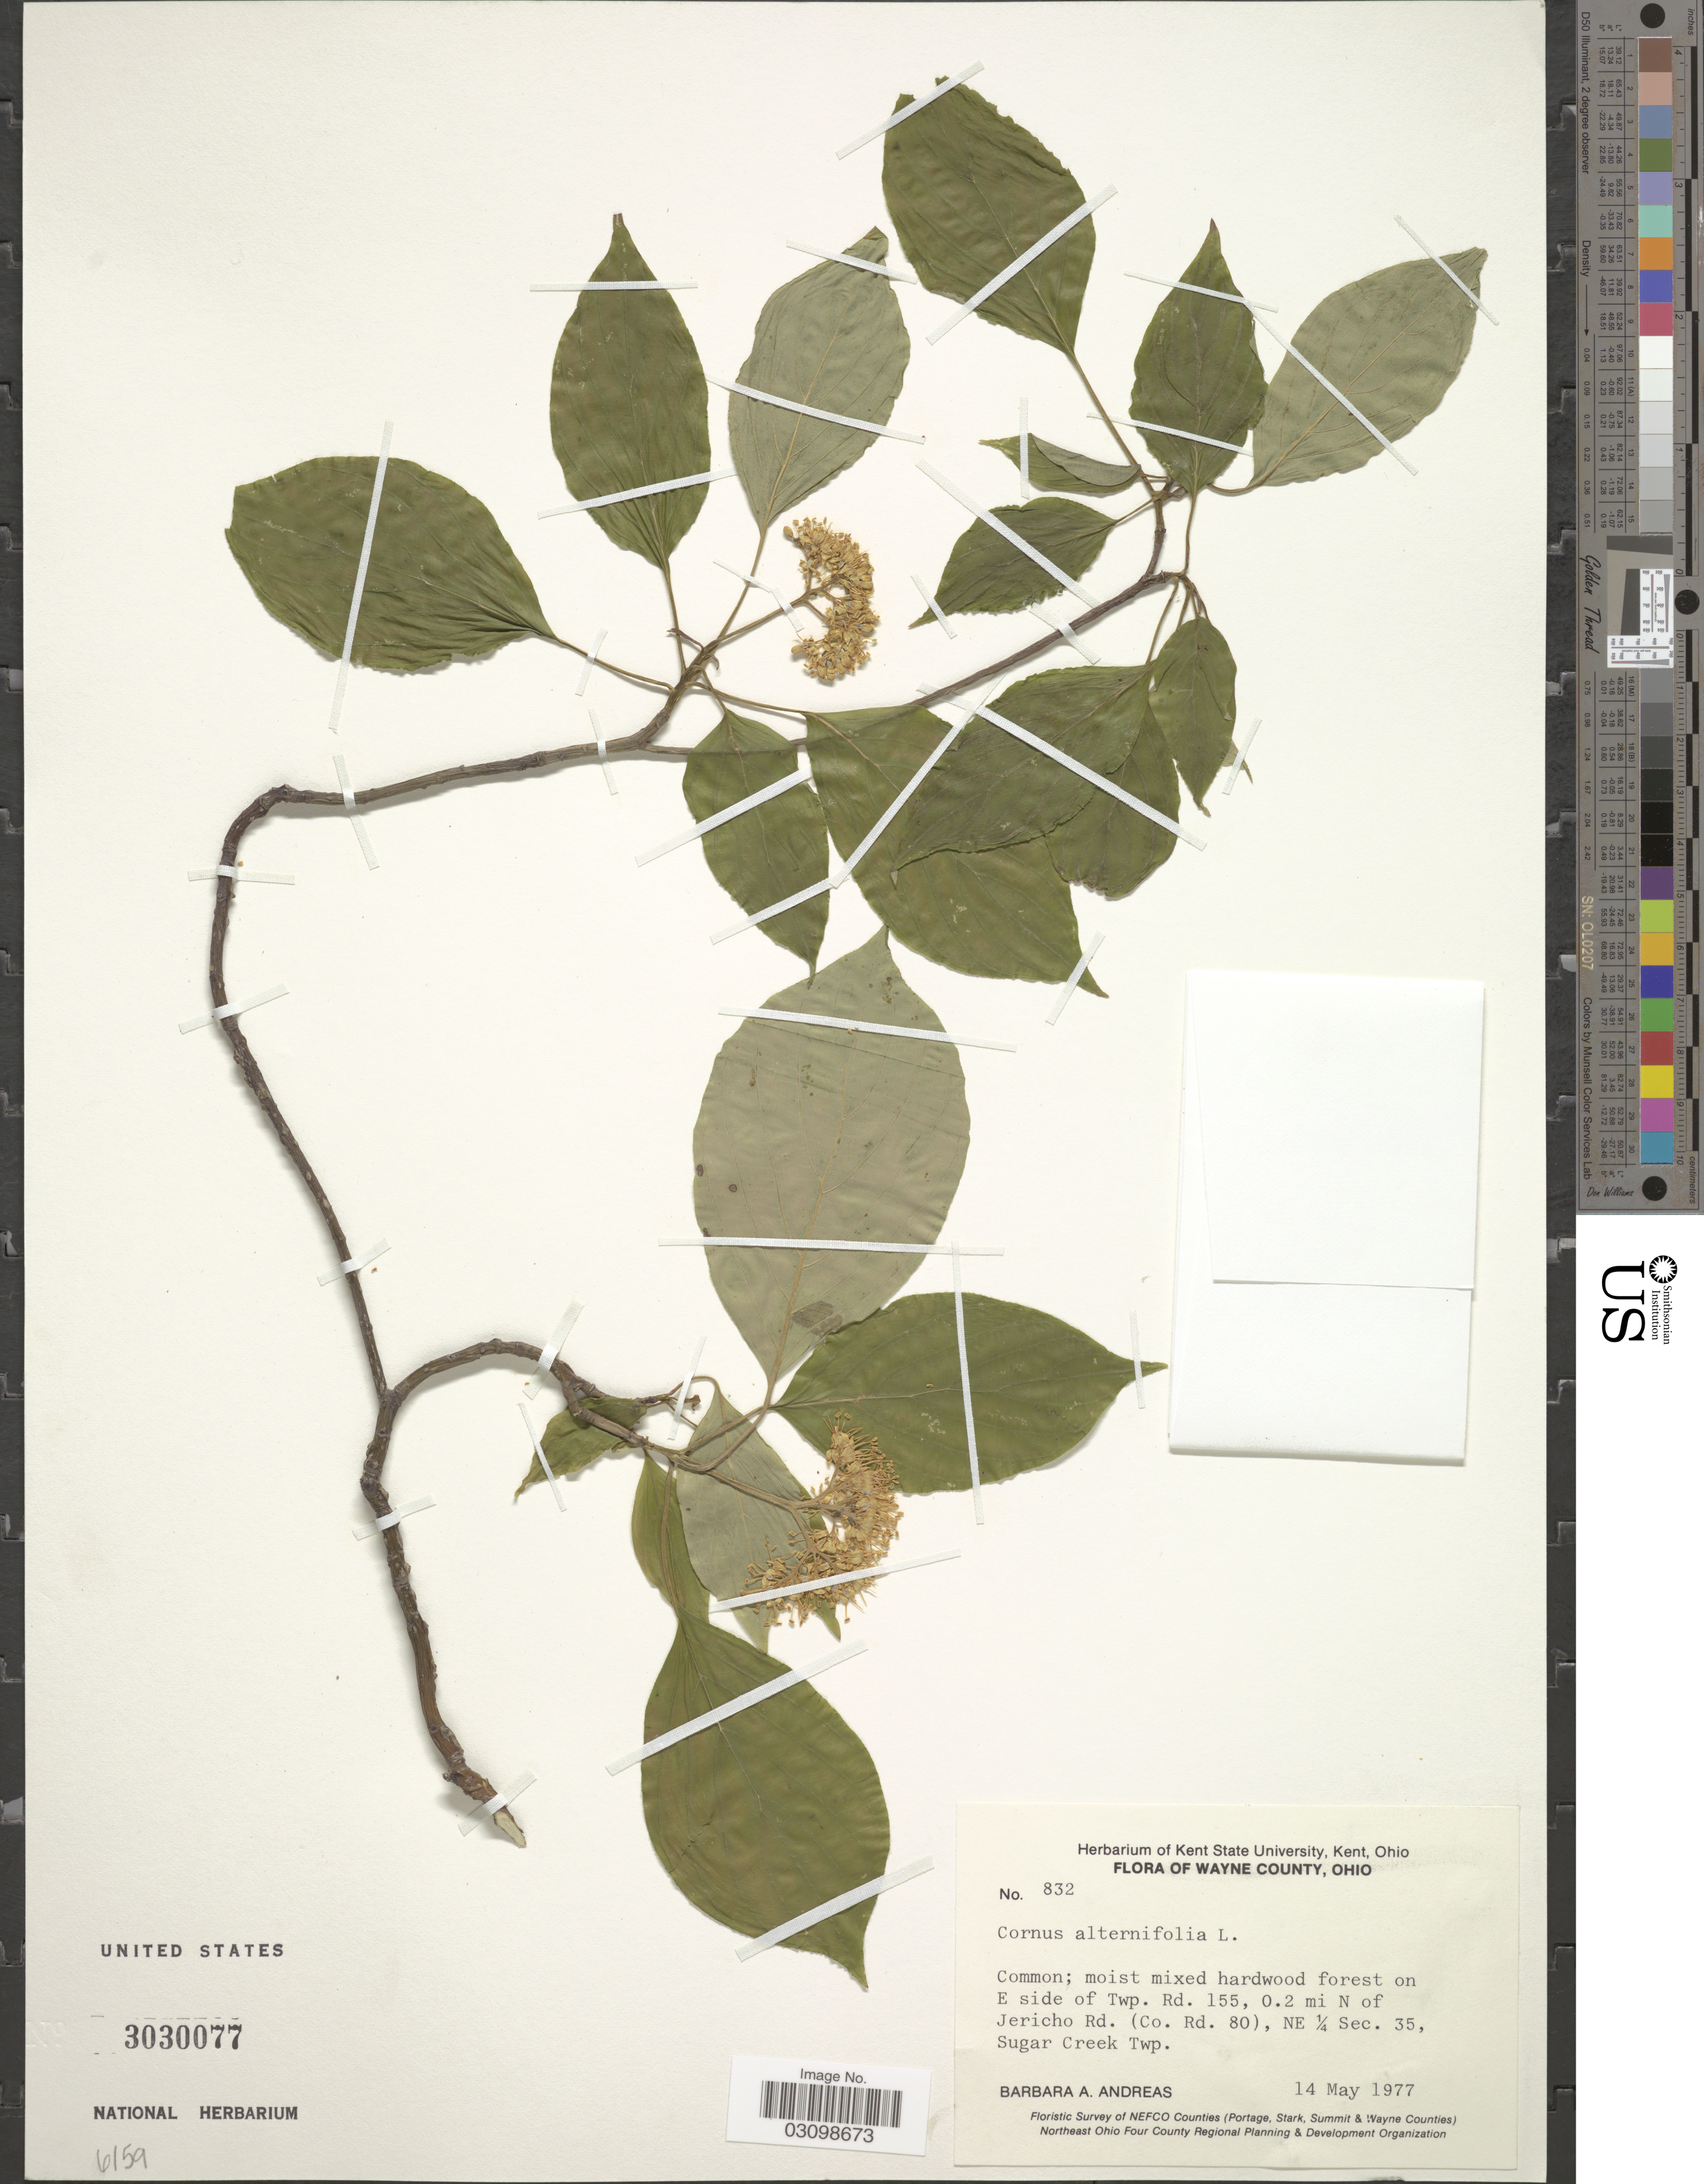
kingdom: Plantae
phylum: Tracheophyta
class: Magnoliopsida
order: Cornales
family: Cornaceae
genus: Cornus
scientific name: Cornus alternifolia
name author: L.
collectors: B. A. Andreas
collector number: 832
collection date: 1977-05-14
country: United States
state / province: Ohio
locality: Wayne County. On E side of Twp. Rd. 155, 0.2 mi N of Jericho Rd. (Co. Rd. 80), NE ¼ Sec. 35, Sugar Creek Twp.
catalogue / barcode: US 3030077